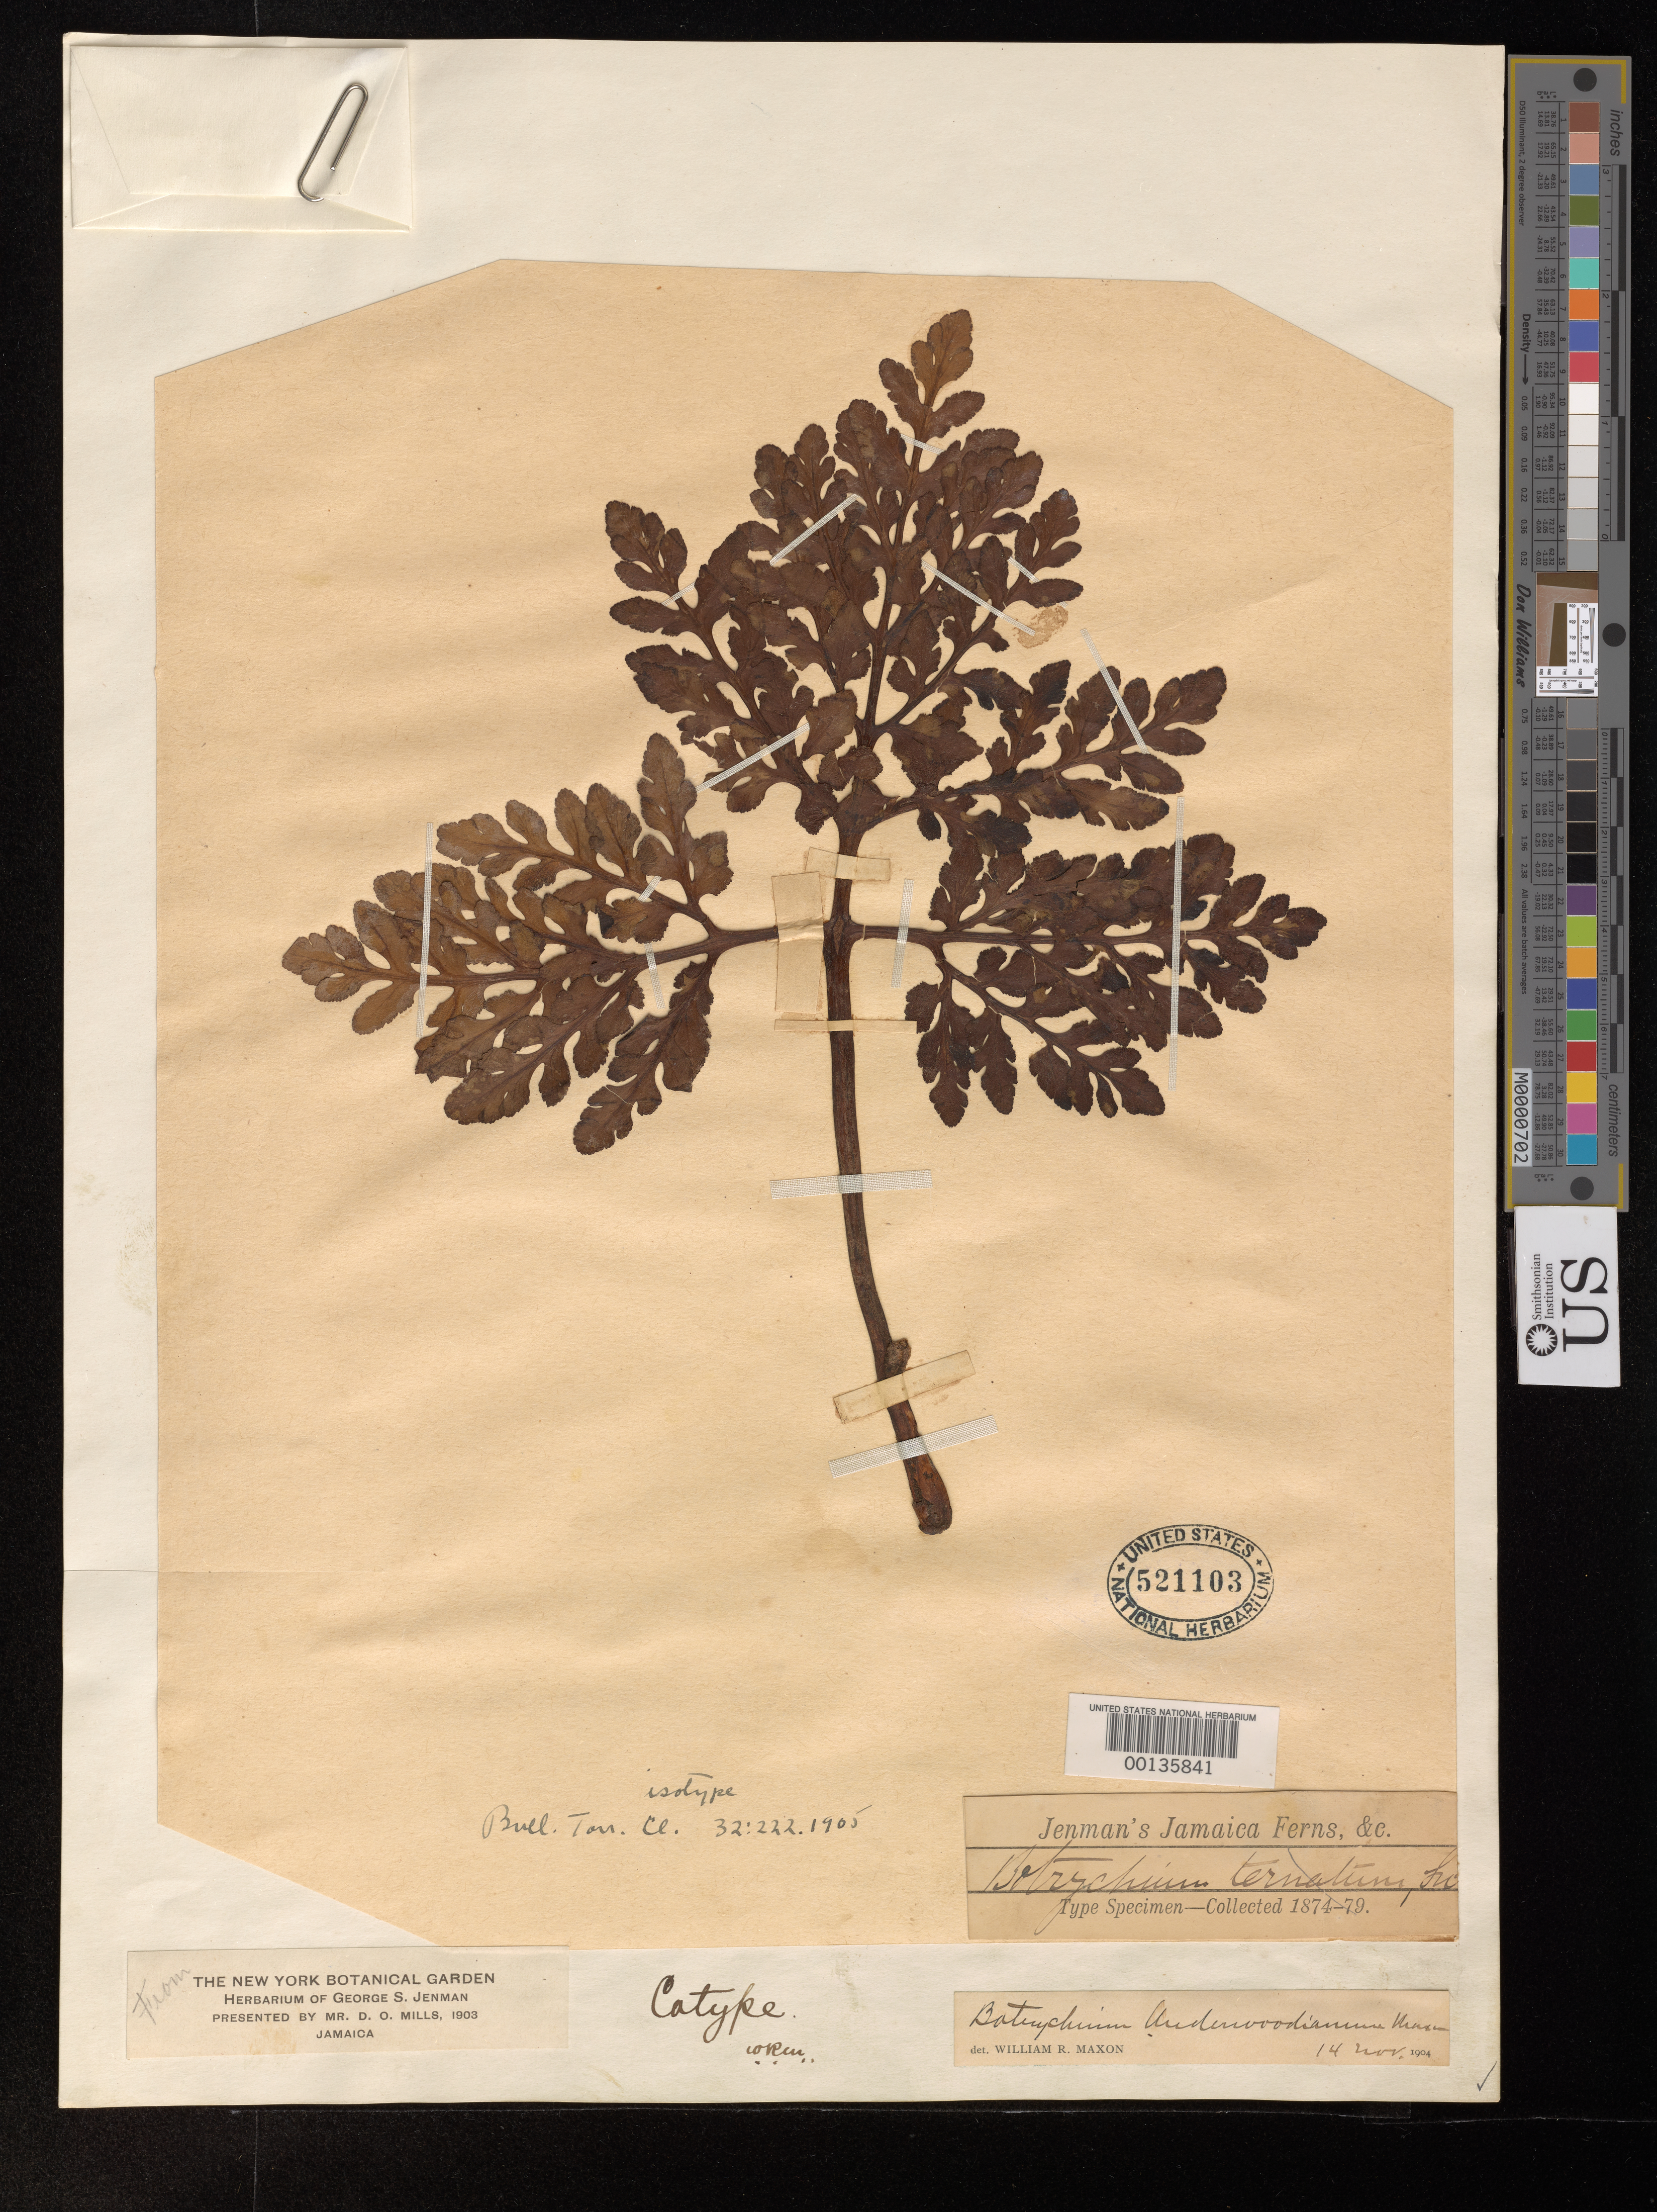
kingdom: Plantae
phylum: Tracheophyta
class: Polypodiopsida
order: Ophioglossales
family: Ophioglossaceae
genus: Botrychium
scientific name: Botrychium underwoodianum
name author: Maxon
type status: Type Collection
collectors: G. S. Jenman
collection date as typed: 1874 to -- --- 1879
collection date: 1874/1879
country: Jamaica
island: Greater Antilles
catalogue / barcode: US 521103